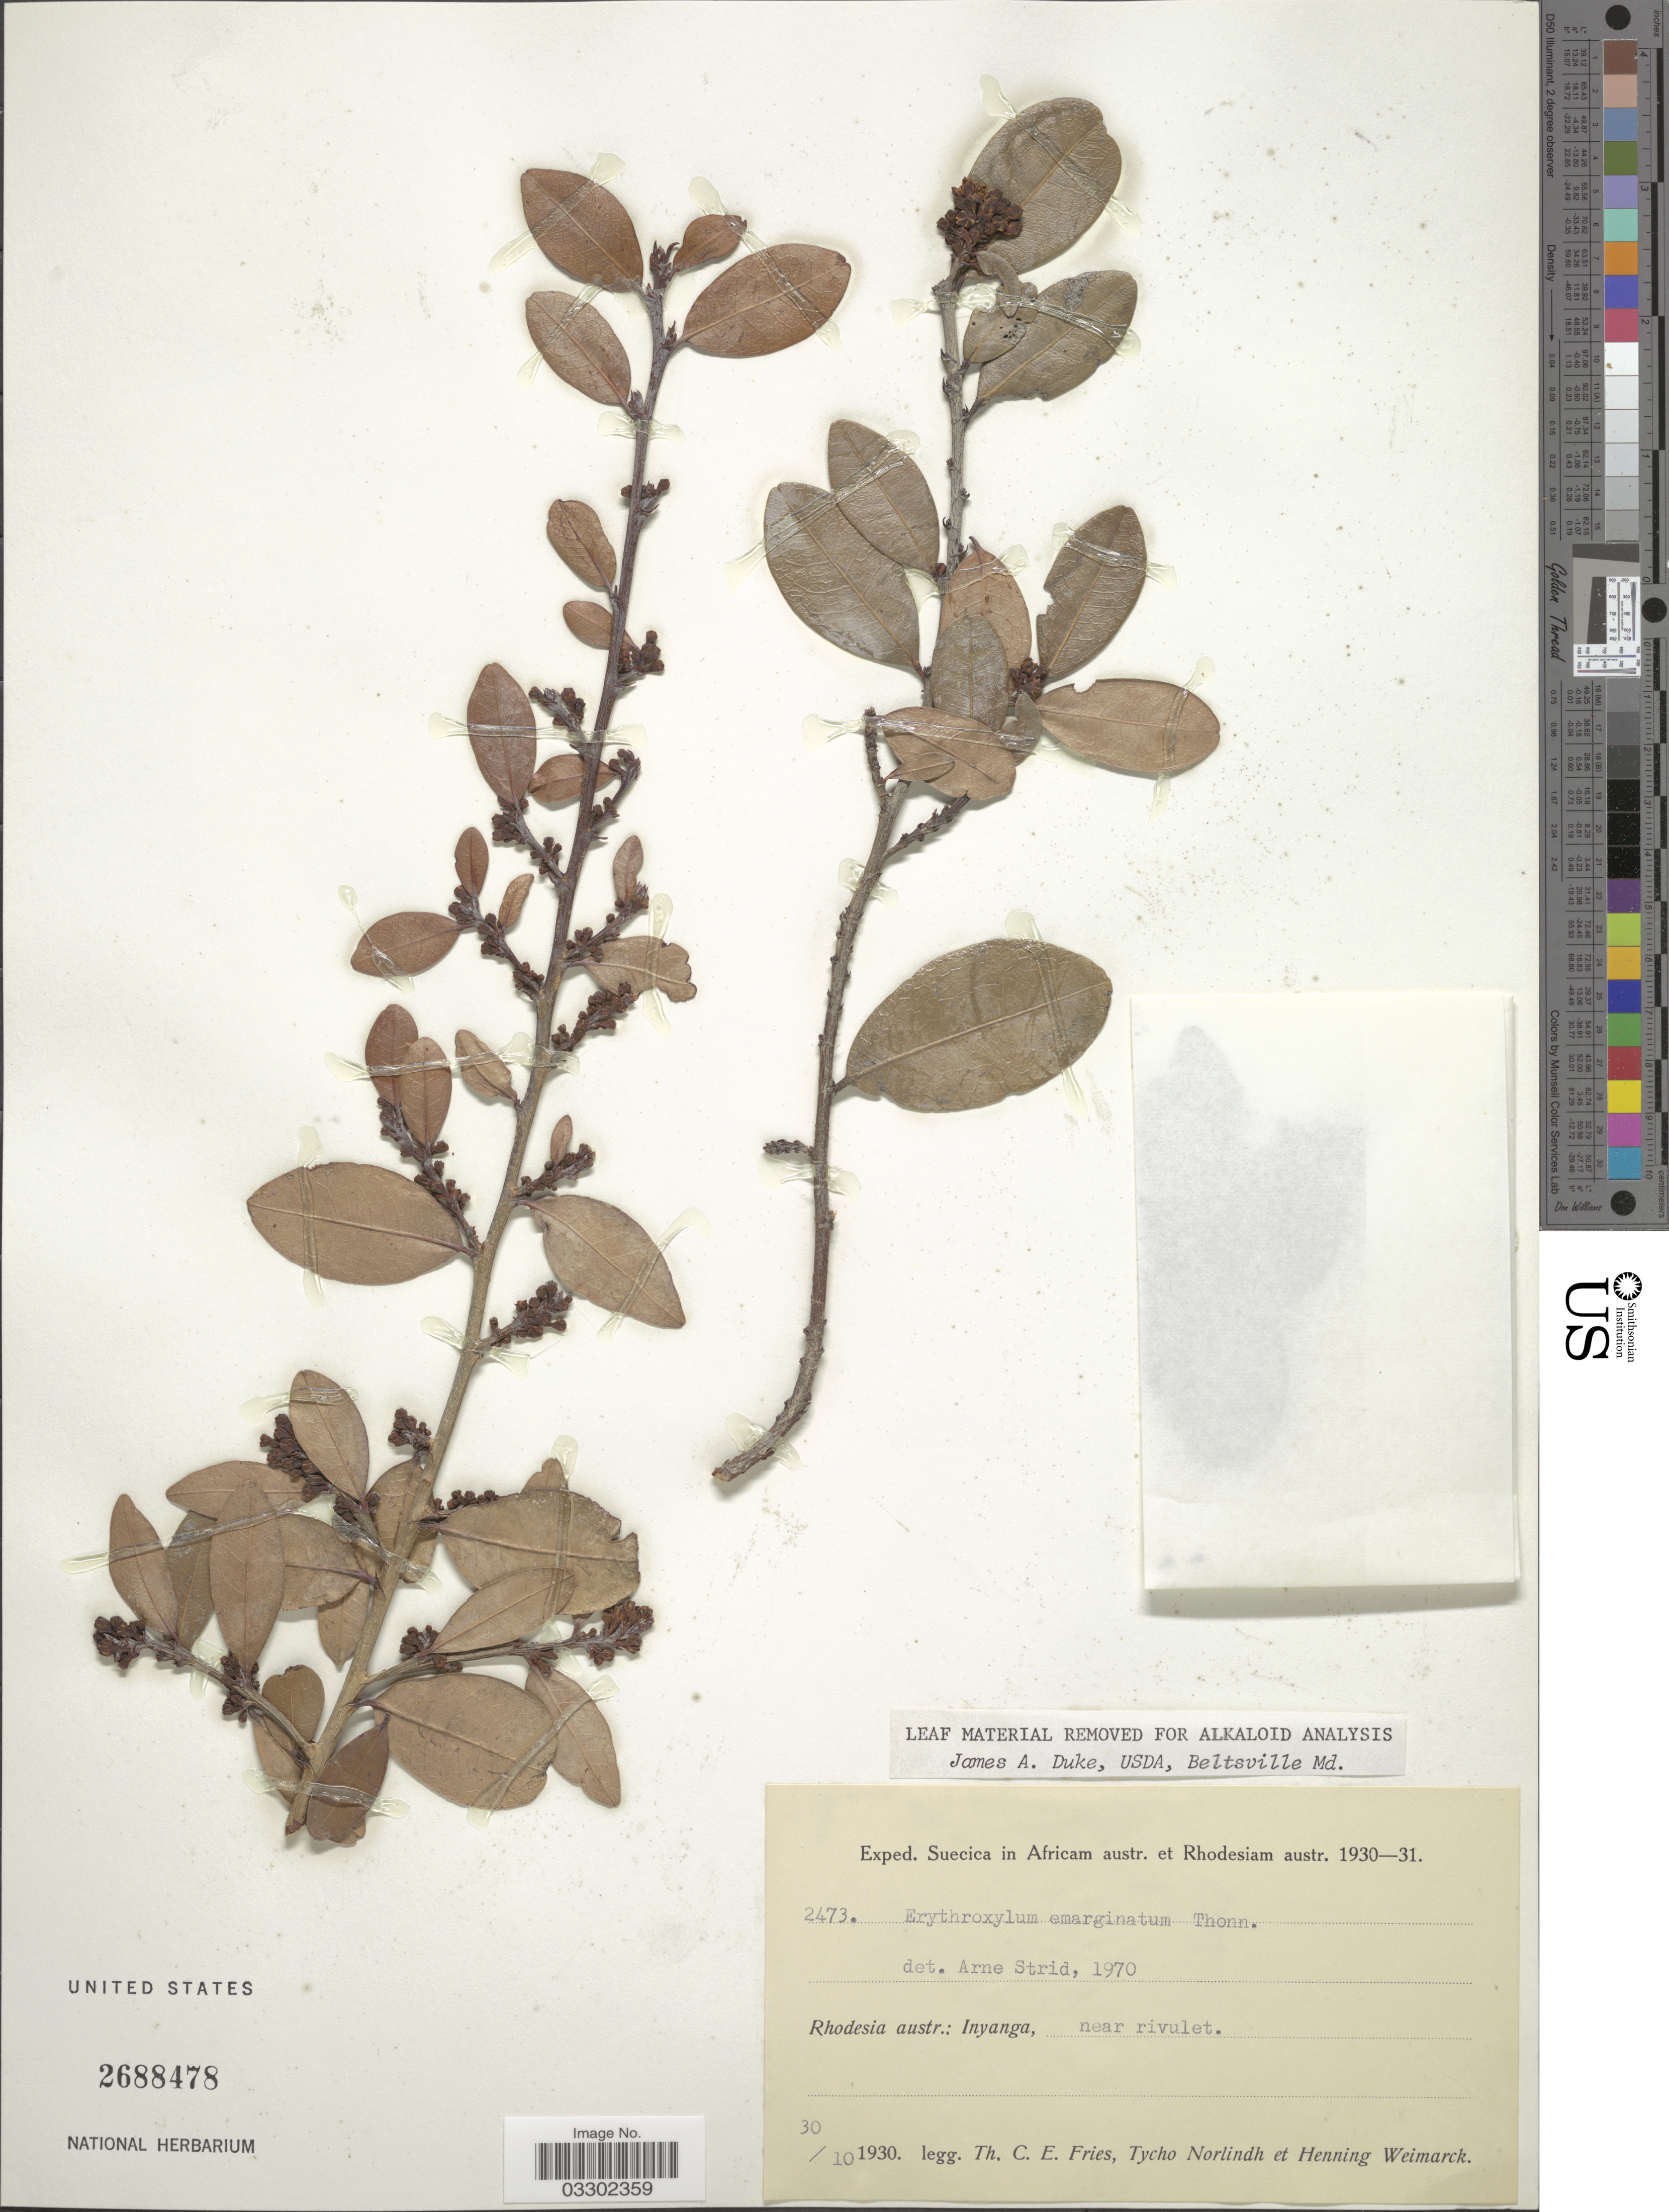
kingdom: Plantae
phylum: Tracheophyta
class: Magnoliopsida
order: Malpighiales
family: Erythroxylaceae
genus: Erythroxylum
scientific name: Erythroxylum emarginatum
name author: Thonn.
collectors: T. C. E. Fries, T. Nordlindh & H. Weimarck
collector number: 2473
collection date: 1930-10-30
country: Zimbabwe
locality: Rhodesia austr.: Inyanga, near rivulet.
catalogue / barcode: US 2688478